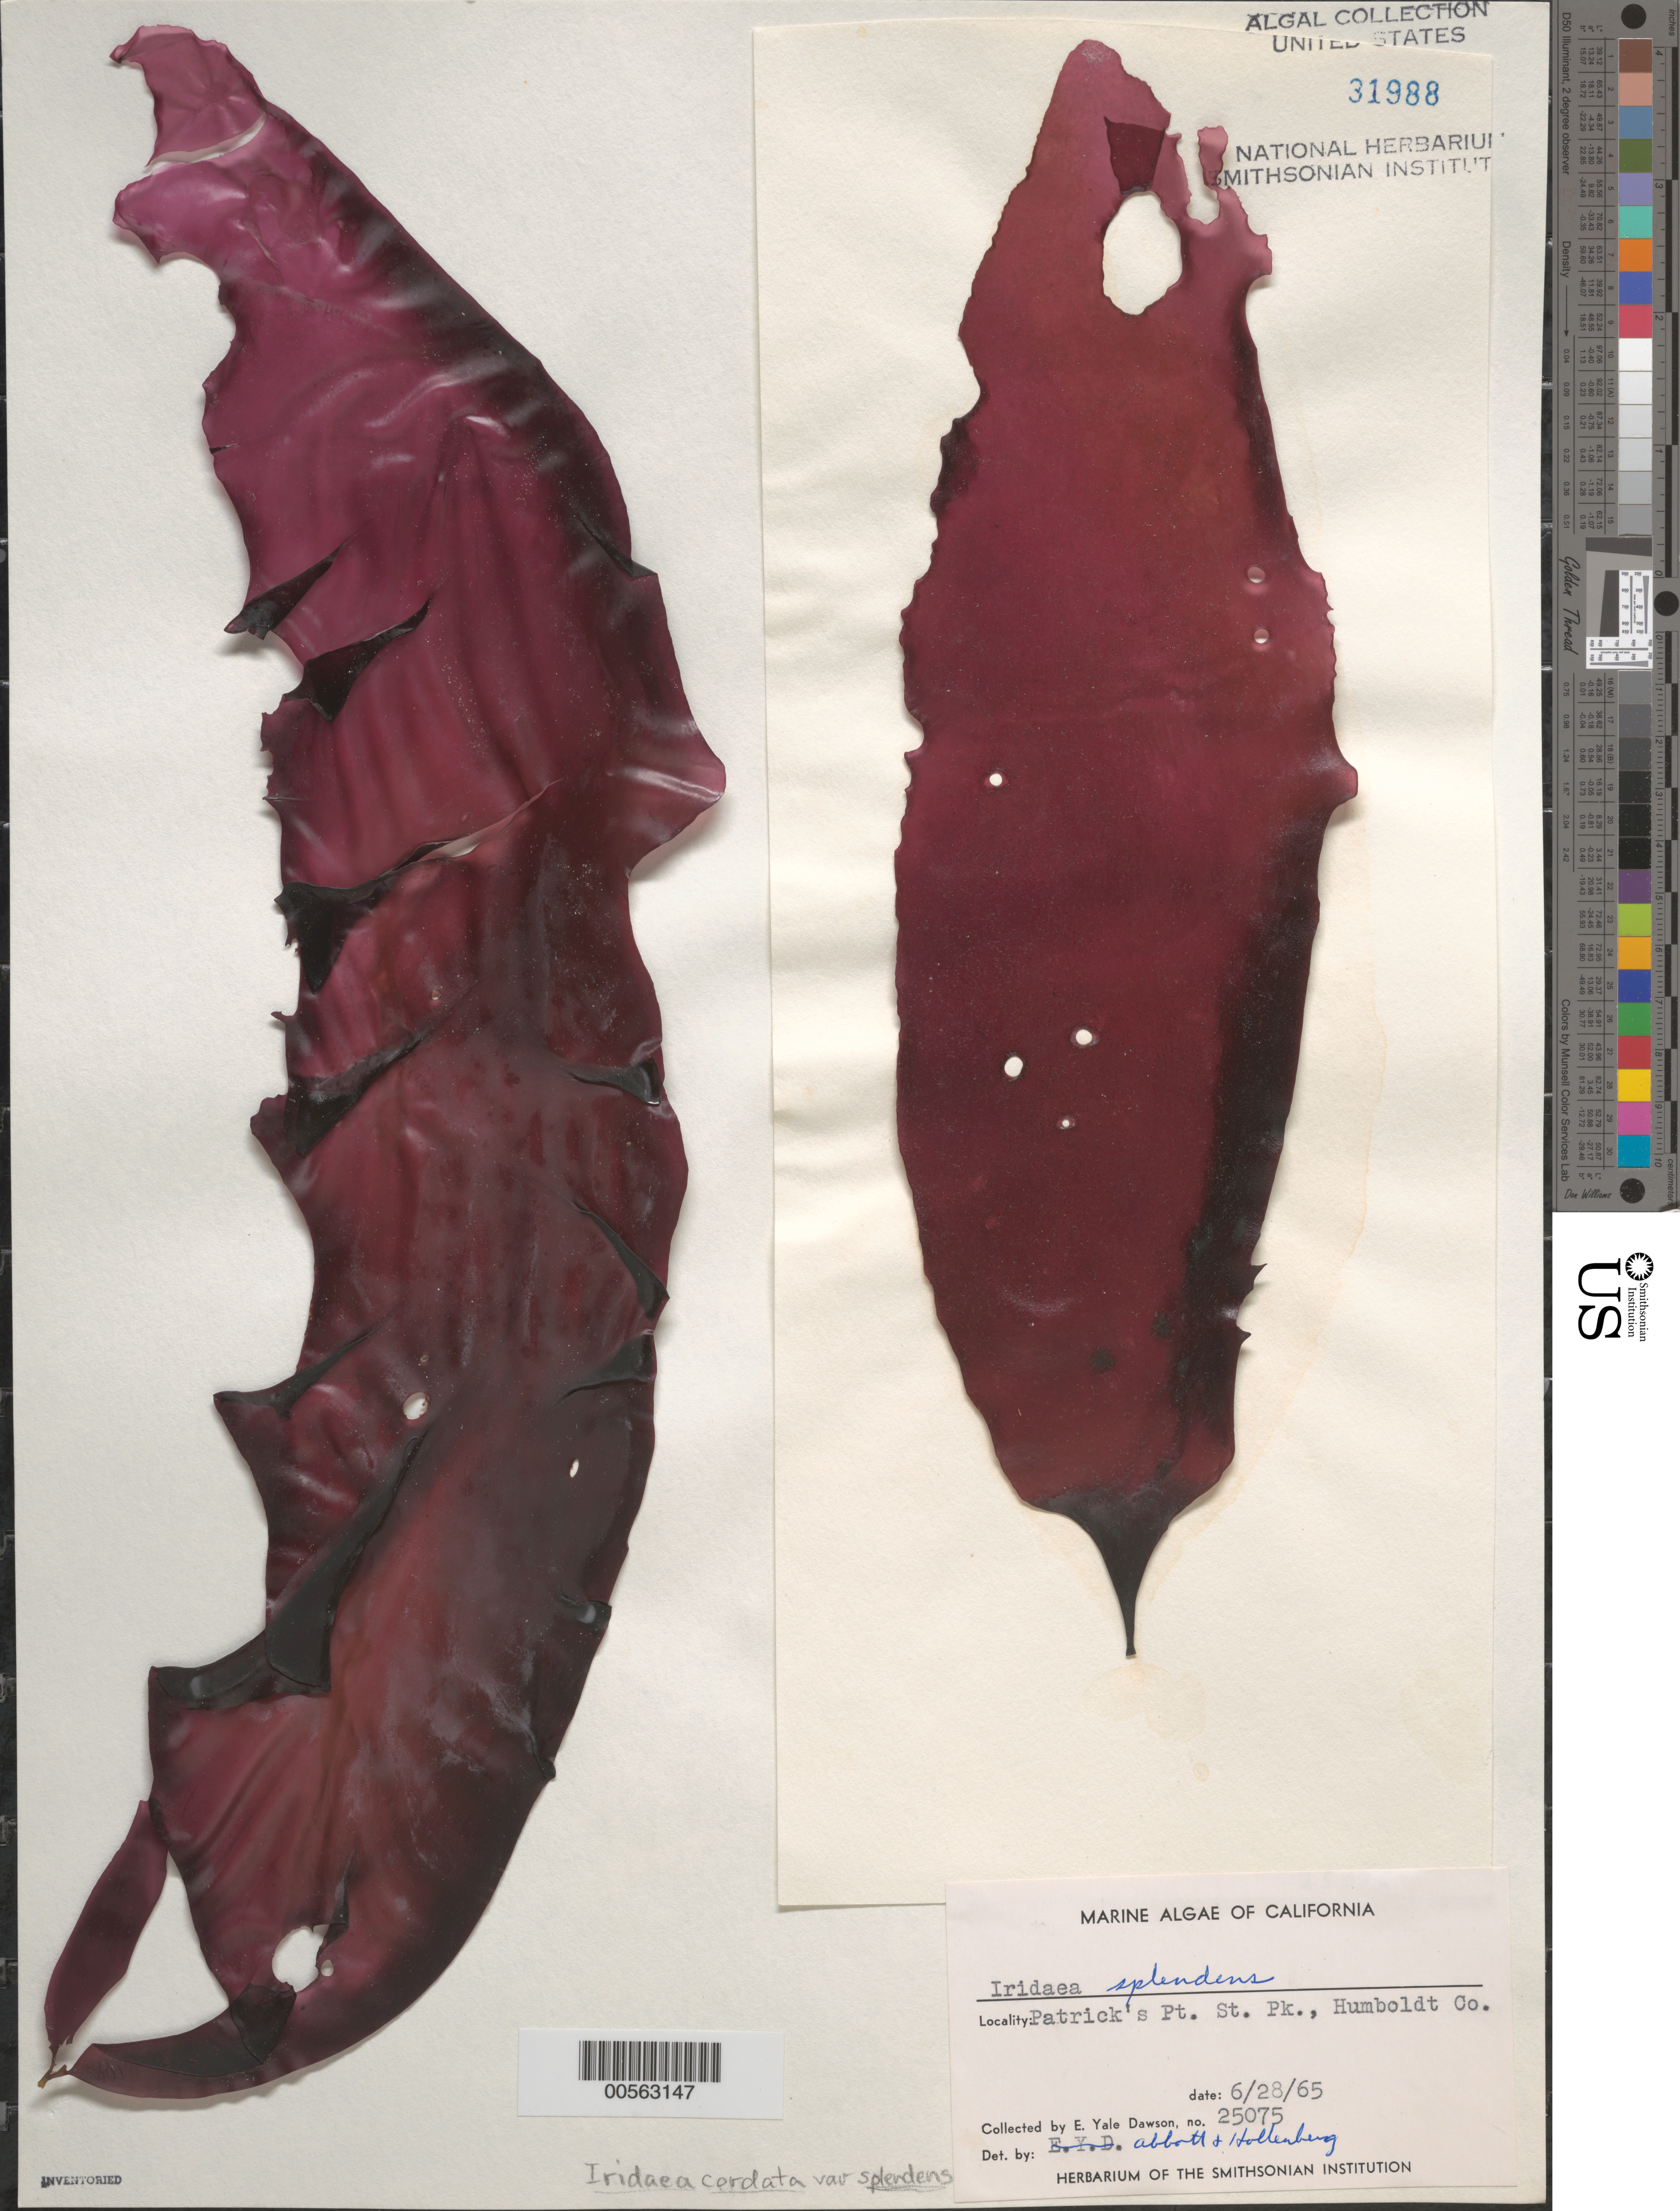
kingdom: Plantae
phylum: Rhodophyta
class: Florideophyceae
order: Gigartinales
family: Gigartinaceae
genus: Iridaea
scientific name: Iridaea cordata var. splendens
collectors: E. Y. Dawson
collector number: EYD 25075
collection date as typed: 28 Jun 1965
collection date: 1965-06-28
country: United States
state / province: California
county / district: Humboldt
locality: Patrick's Point State Park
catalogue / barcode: US 31988